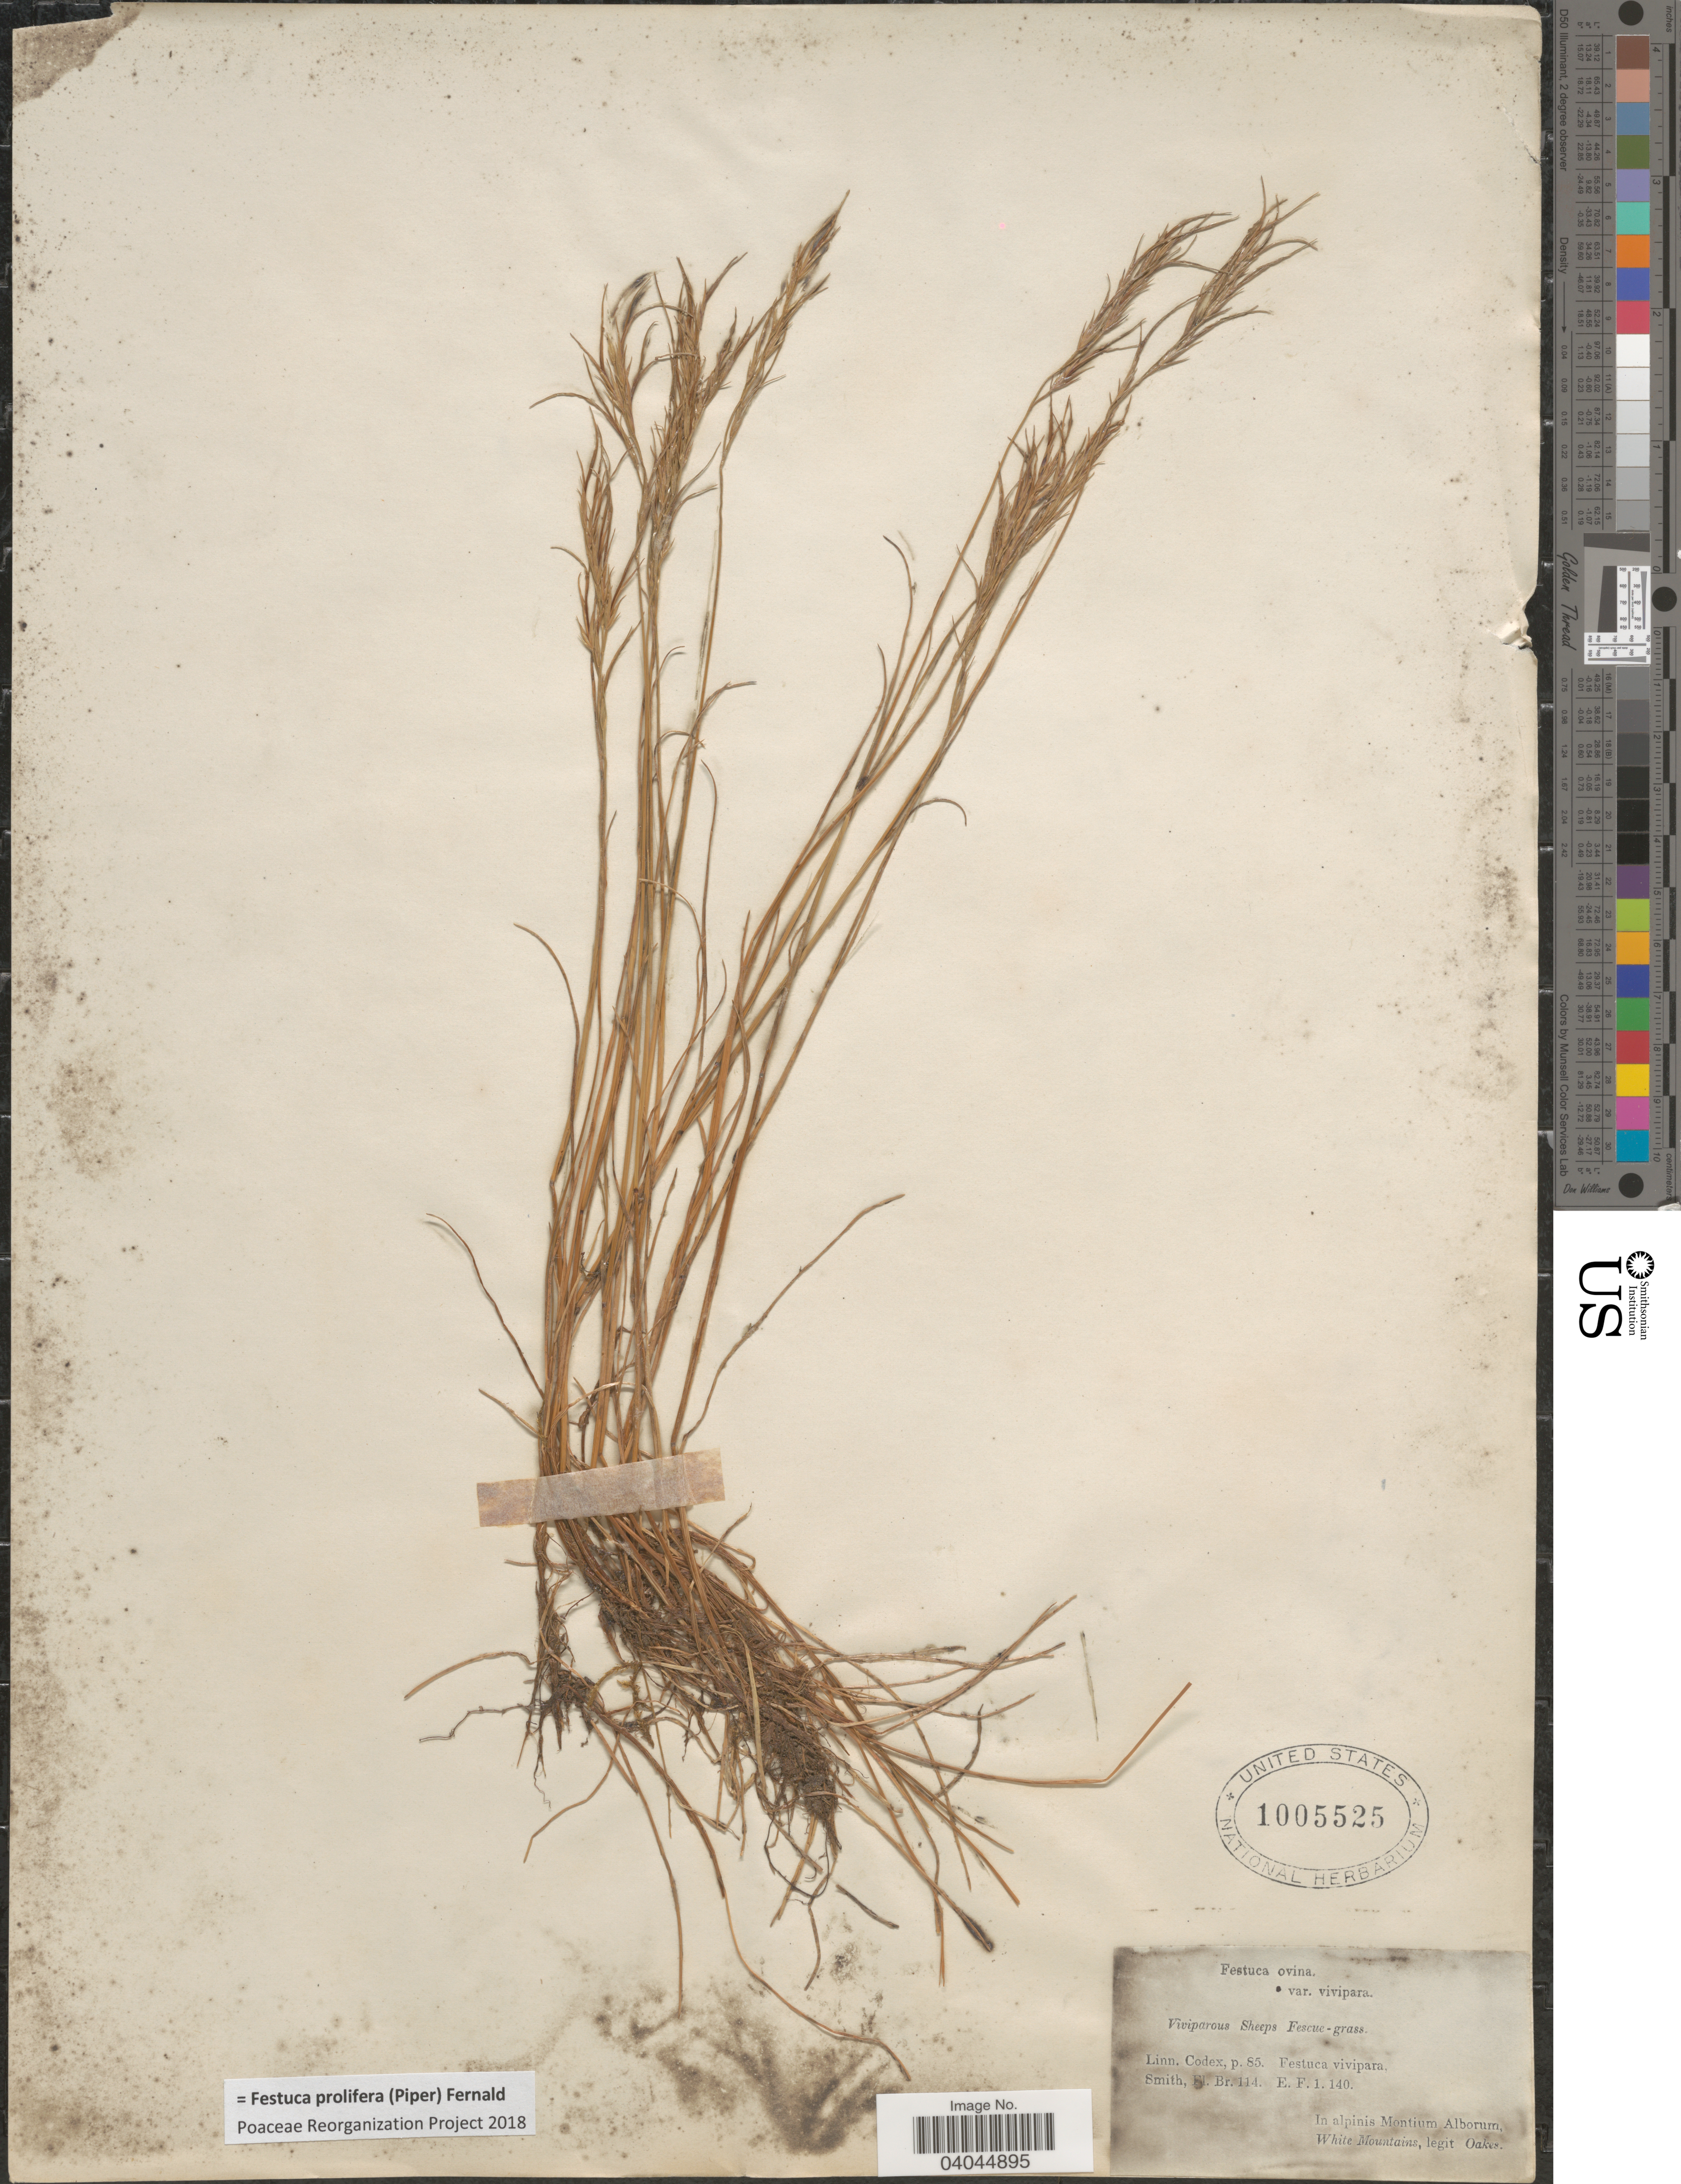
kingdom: Plantae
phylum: Tracheophyta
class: Liliopsida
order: Poales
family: Poaceae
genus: Festuca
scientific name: Festuca prolifera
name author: (Piper) Fernald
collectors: -. Oakes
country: United States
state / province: New Hampshire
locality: In alpinis Montium Alborum. White Mountains.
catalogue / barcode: US 1005525